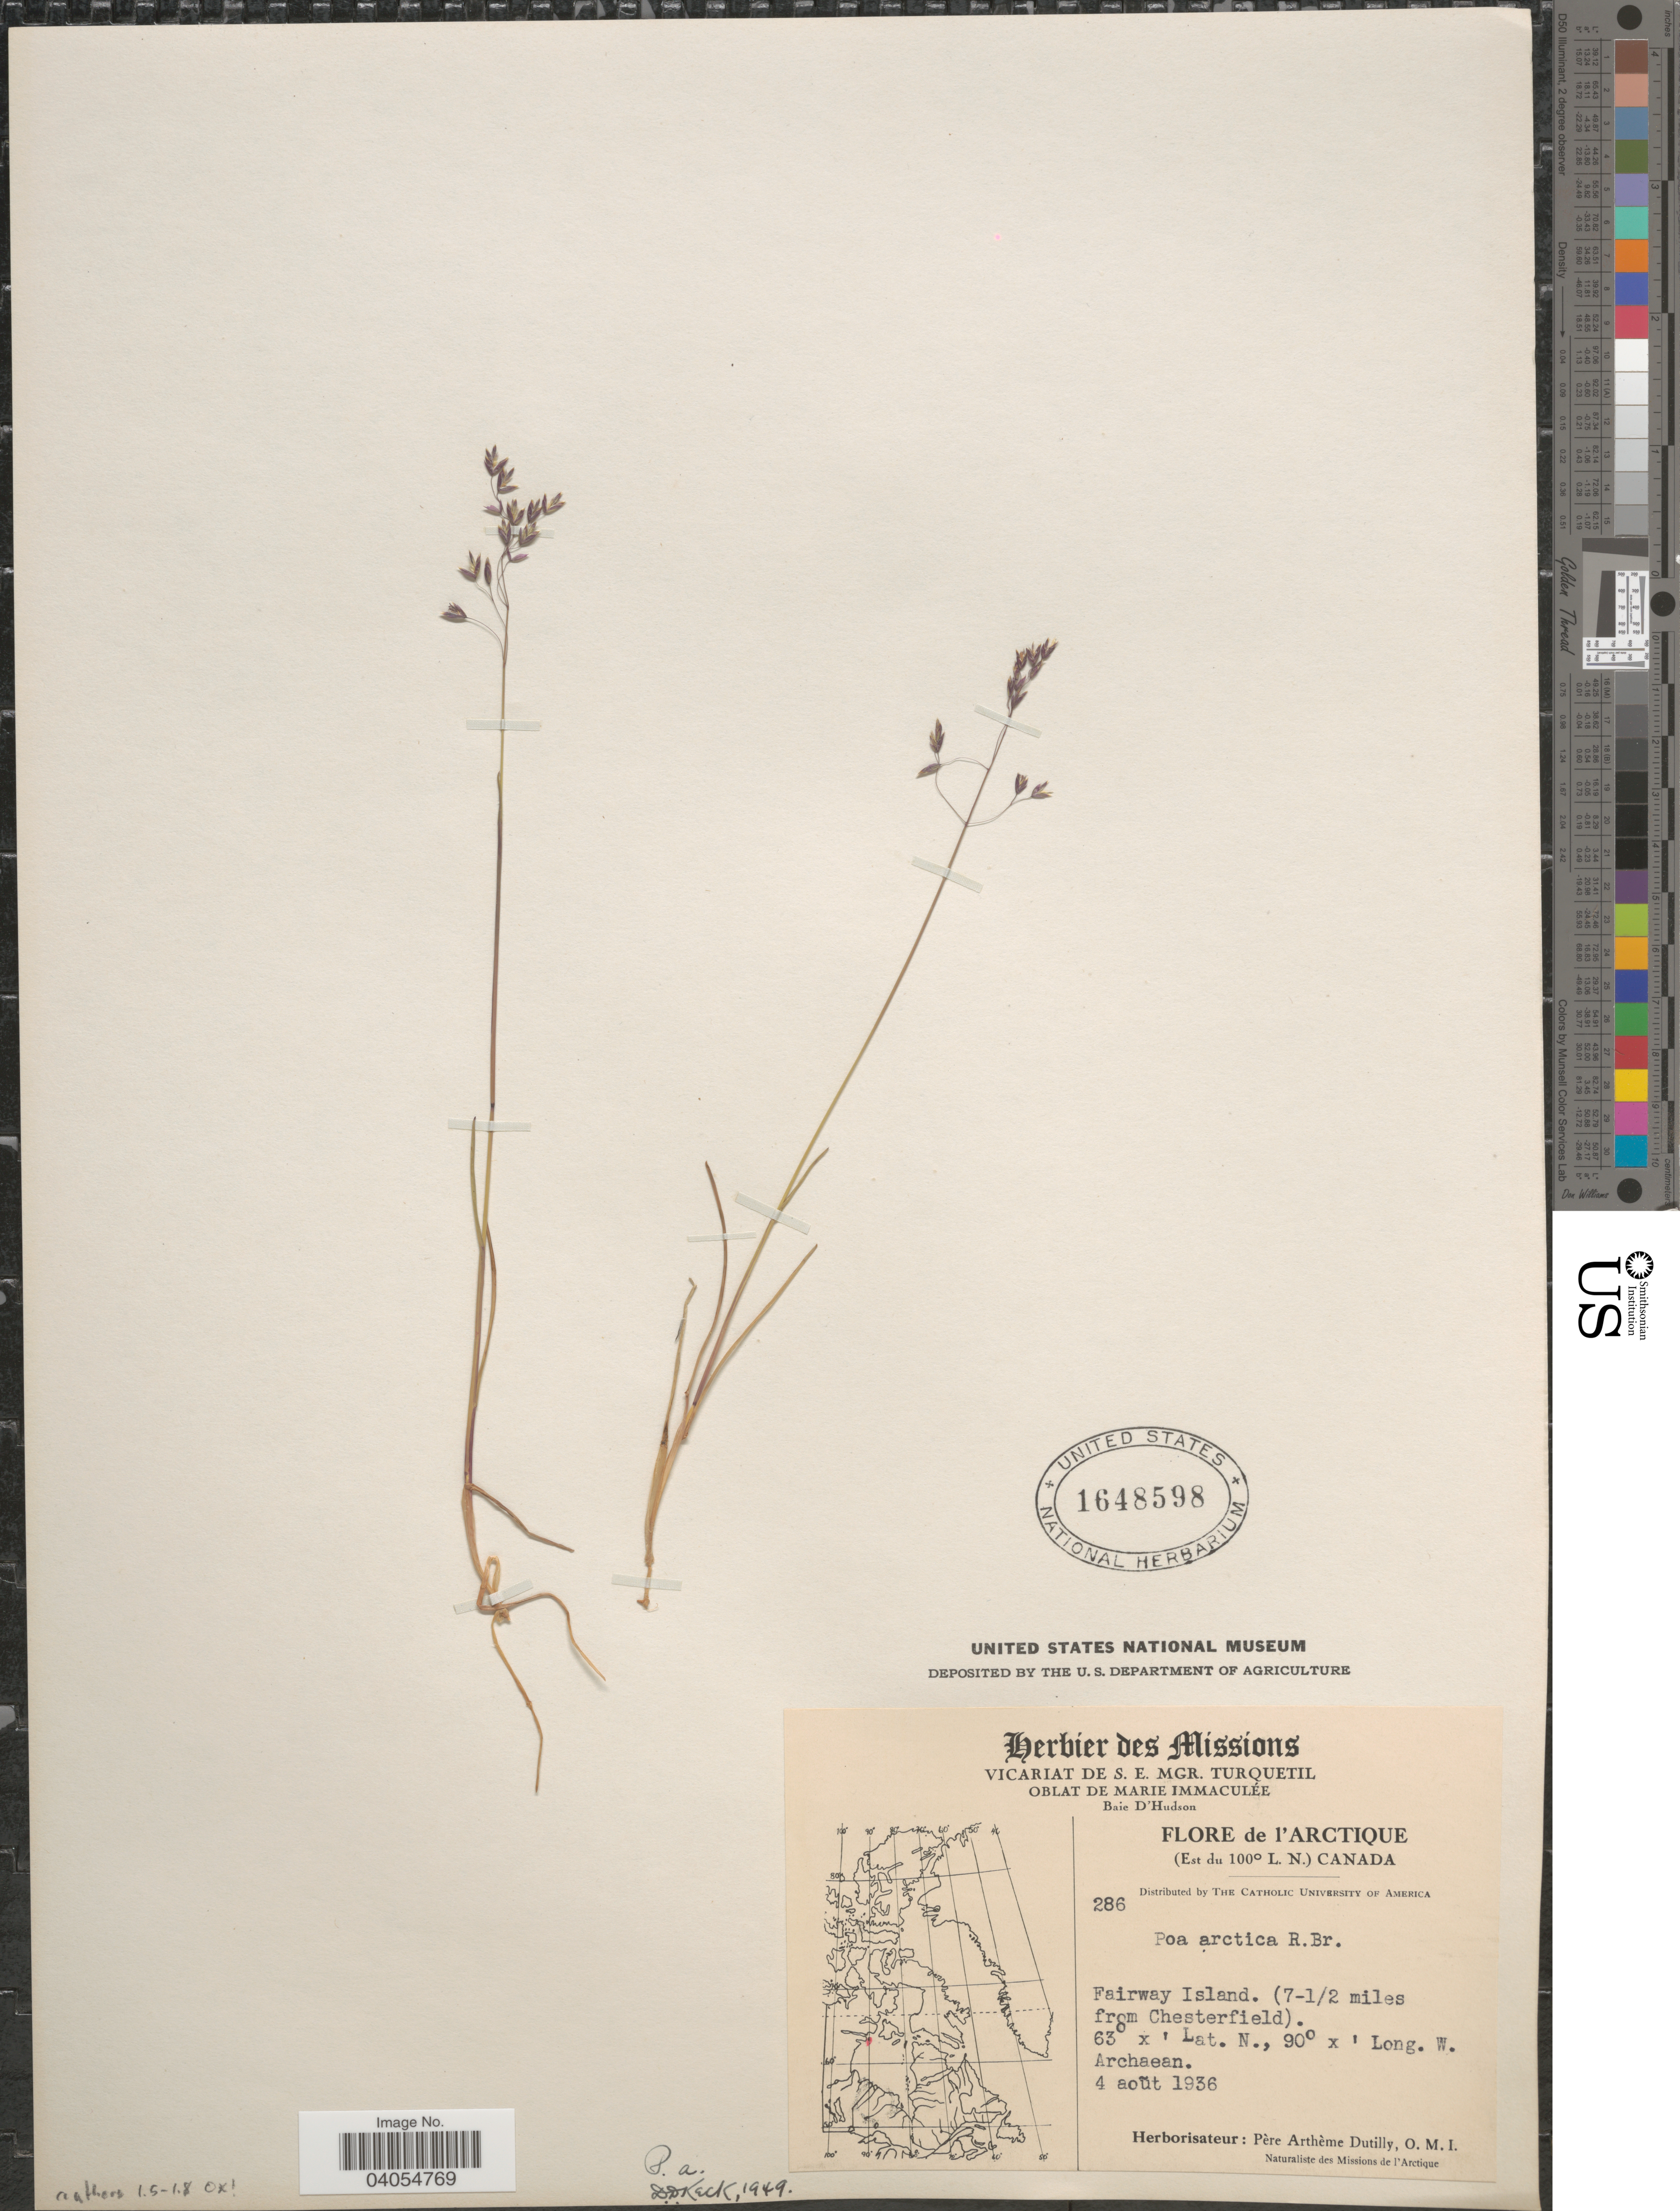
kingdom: Plantae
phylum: Tracheophyta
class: Liliopsida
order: Poales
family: Poaceae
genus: Poa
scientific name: Poa arctica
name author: R. Br.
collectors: P. Dutilly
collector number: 286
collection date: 1936-08-04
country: Canada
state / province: Nunavut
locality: Arctique (Est du 100° L. N.) Fairway Island (7-½ miles from Chesterfield).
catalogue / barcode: US 1648598